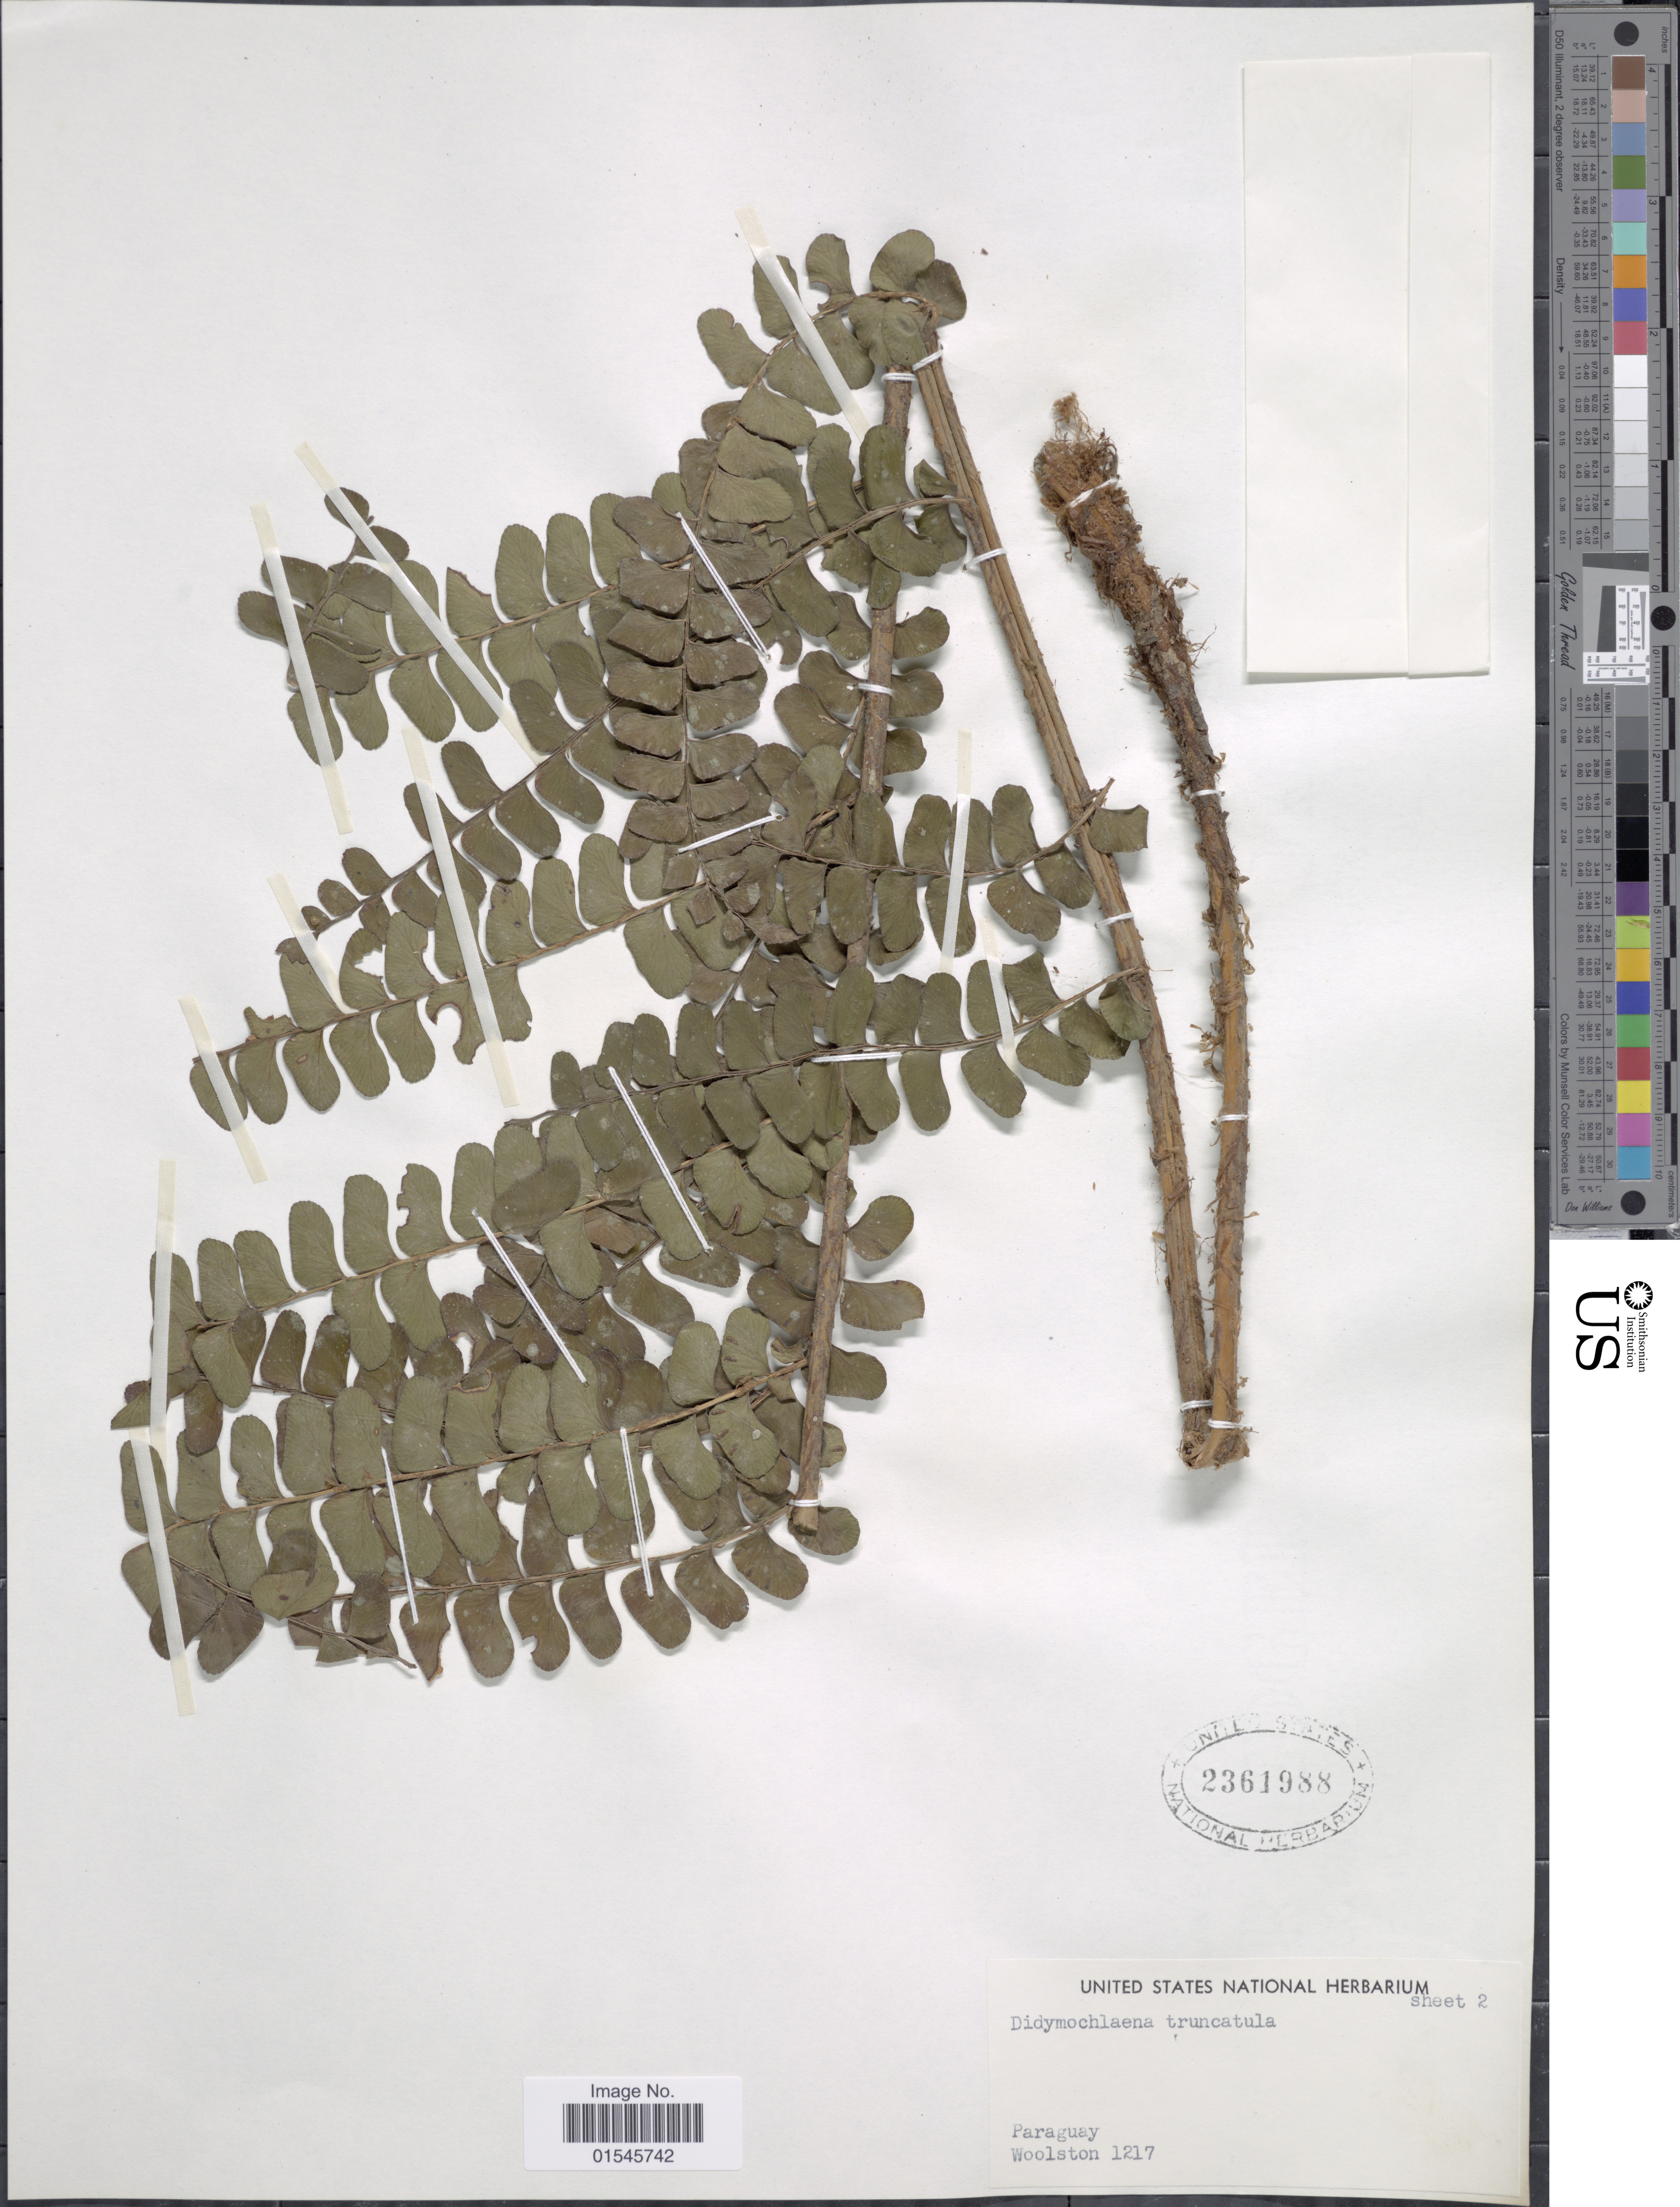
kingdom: Plantae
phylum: Tracheophyta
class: Polypodiopsida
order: Polypodiales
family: Didymochlaenaceae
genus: Didymochlaena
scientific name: Didymochlaena truncatula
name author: (Sw.) J. Sm.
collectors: Woolston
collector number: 1217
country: Paraguay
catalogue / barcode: US 2361988